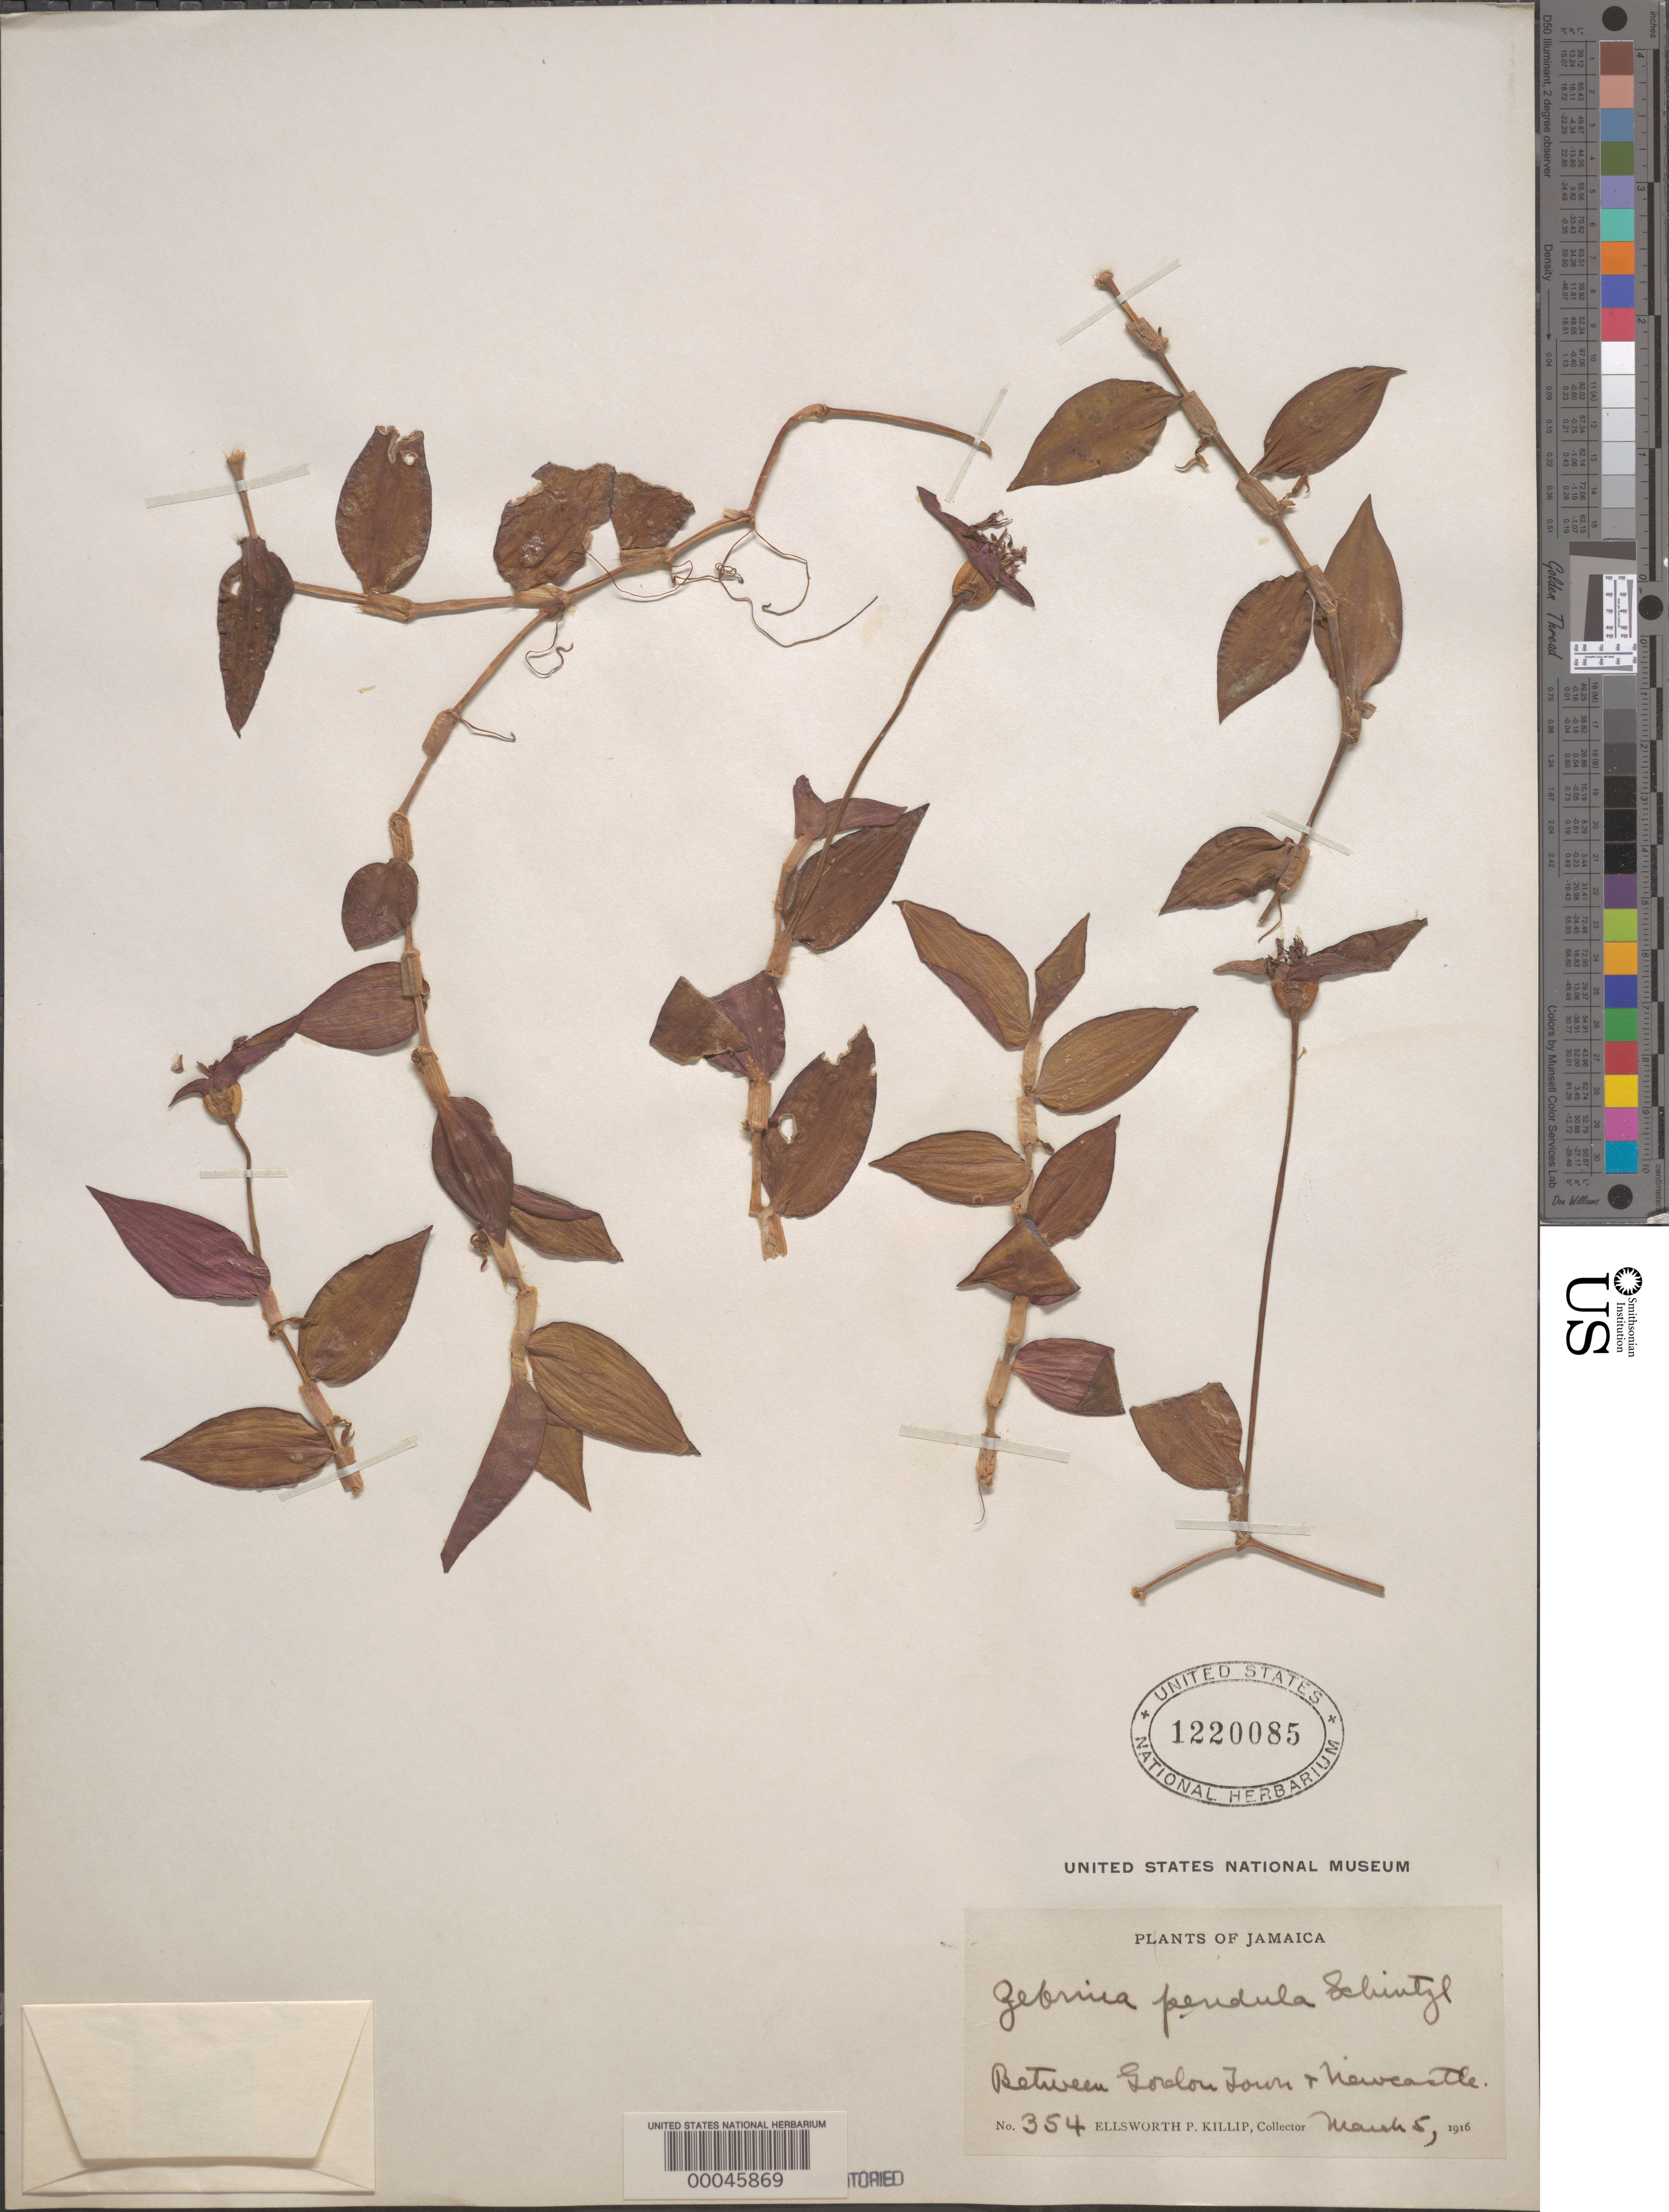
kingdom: Plantae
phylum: Tracheophyta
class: Liliopsida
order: Commelinales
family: Commelinaceae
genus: Tradescantia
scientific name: Tradescantia zebrina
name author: Bosse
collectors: E. P. Killip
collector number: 354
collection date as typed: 05 Mar 1916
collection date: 1916-03-05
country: Jamaica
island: Greater Antilles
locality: Between gordon town and new castle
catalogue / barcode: US 1220085